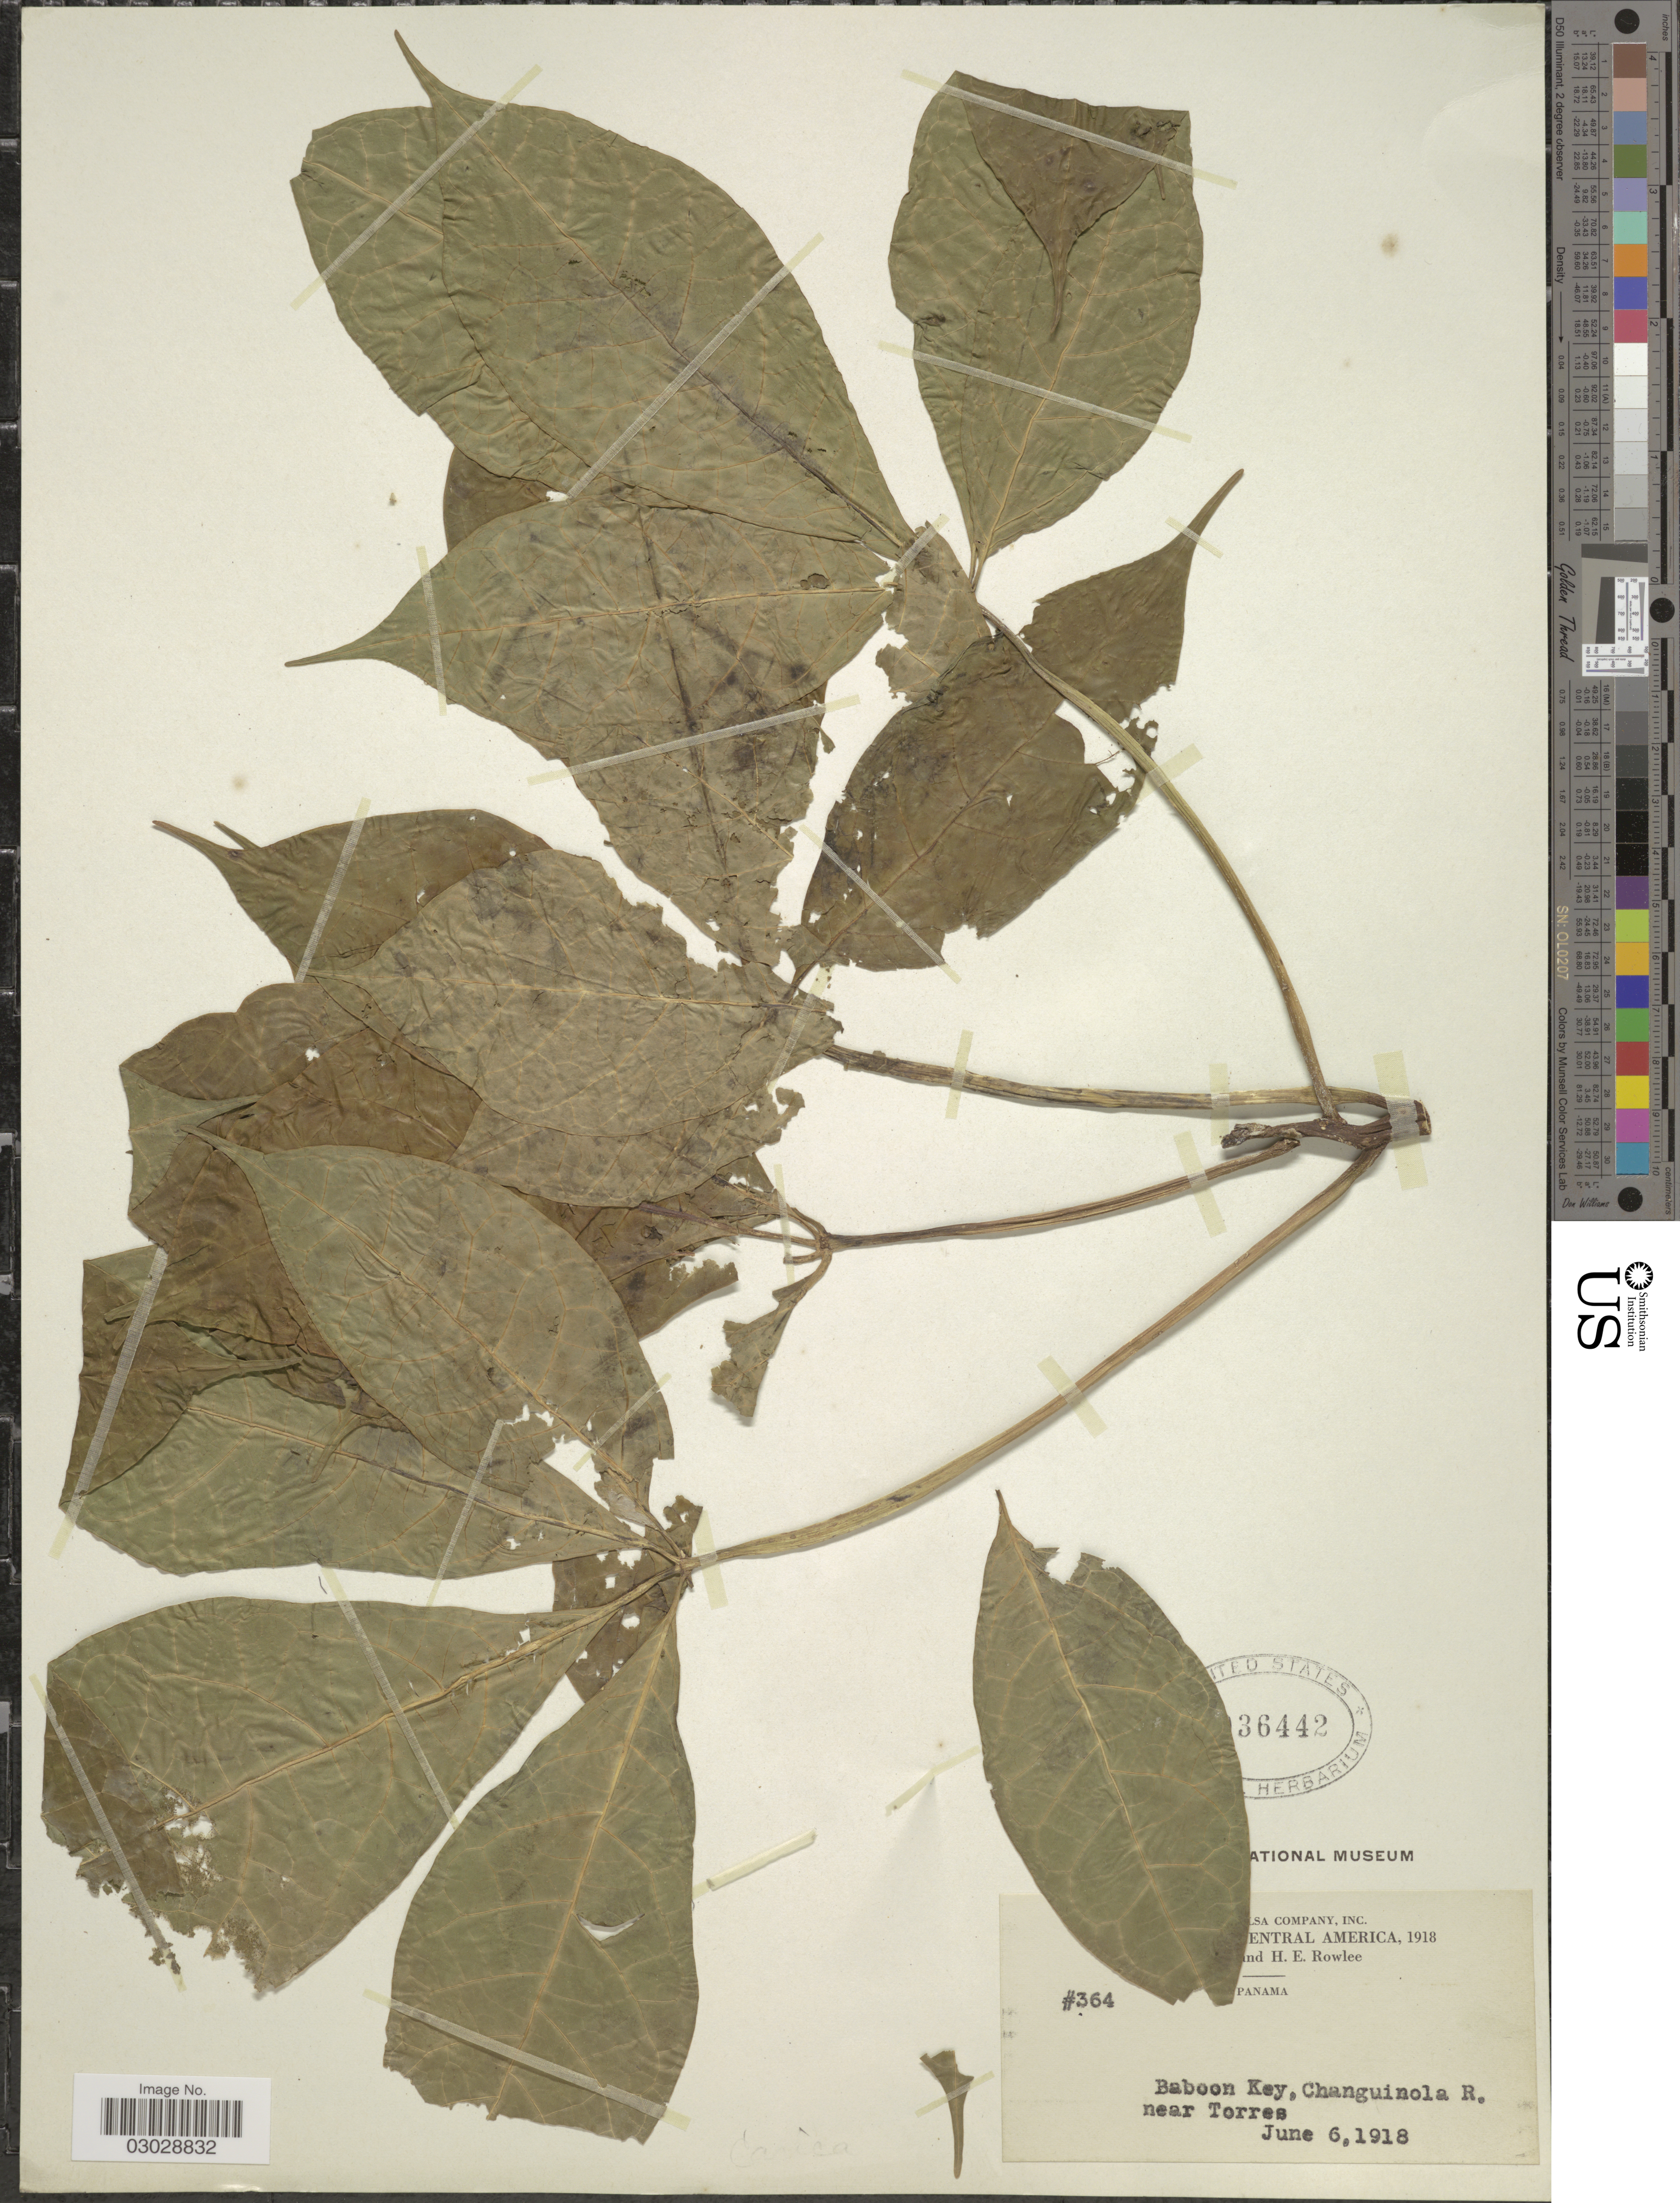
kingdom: Plantae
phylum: Tracheophyta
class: Magnoliopsida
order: Brassicales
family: Caricaceae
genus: Jacaratia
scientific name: Jacaratia dolichaula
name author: (Donn. Sm.) Woodson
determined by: Strong, Mark T., (BOT), Smithsonian Institution - National Museum of Natural History (UNITED STATES)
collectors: W. W. Rowlee & H. E. Rowlee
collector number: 364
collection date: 1918-06-06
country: Panama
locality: Baboon Key, Changuinola R. near Torres.